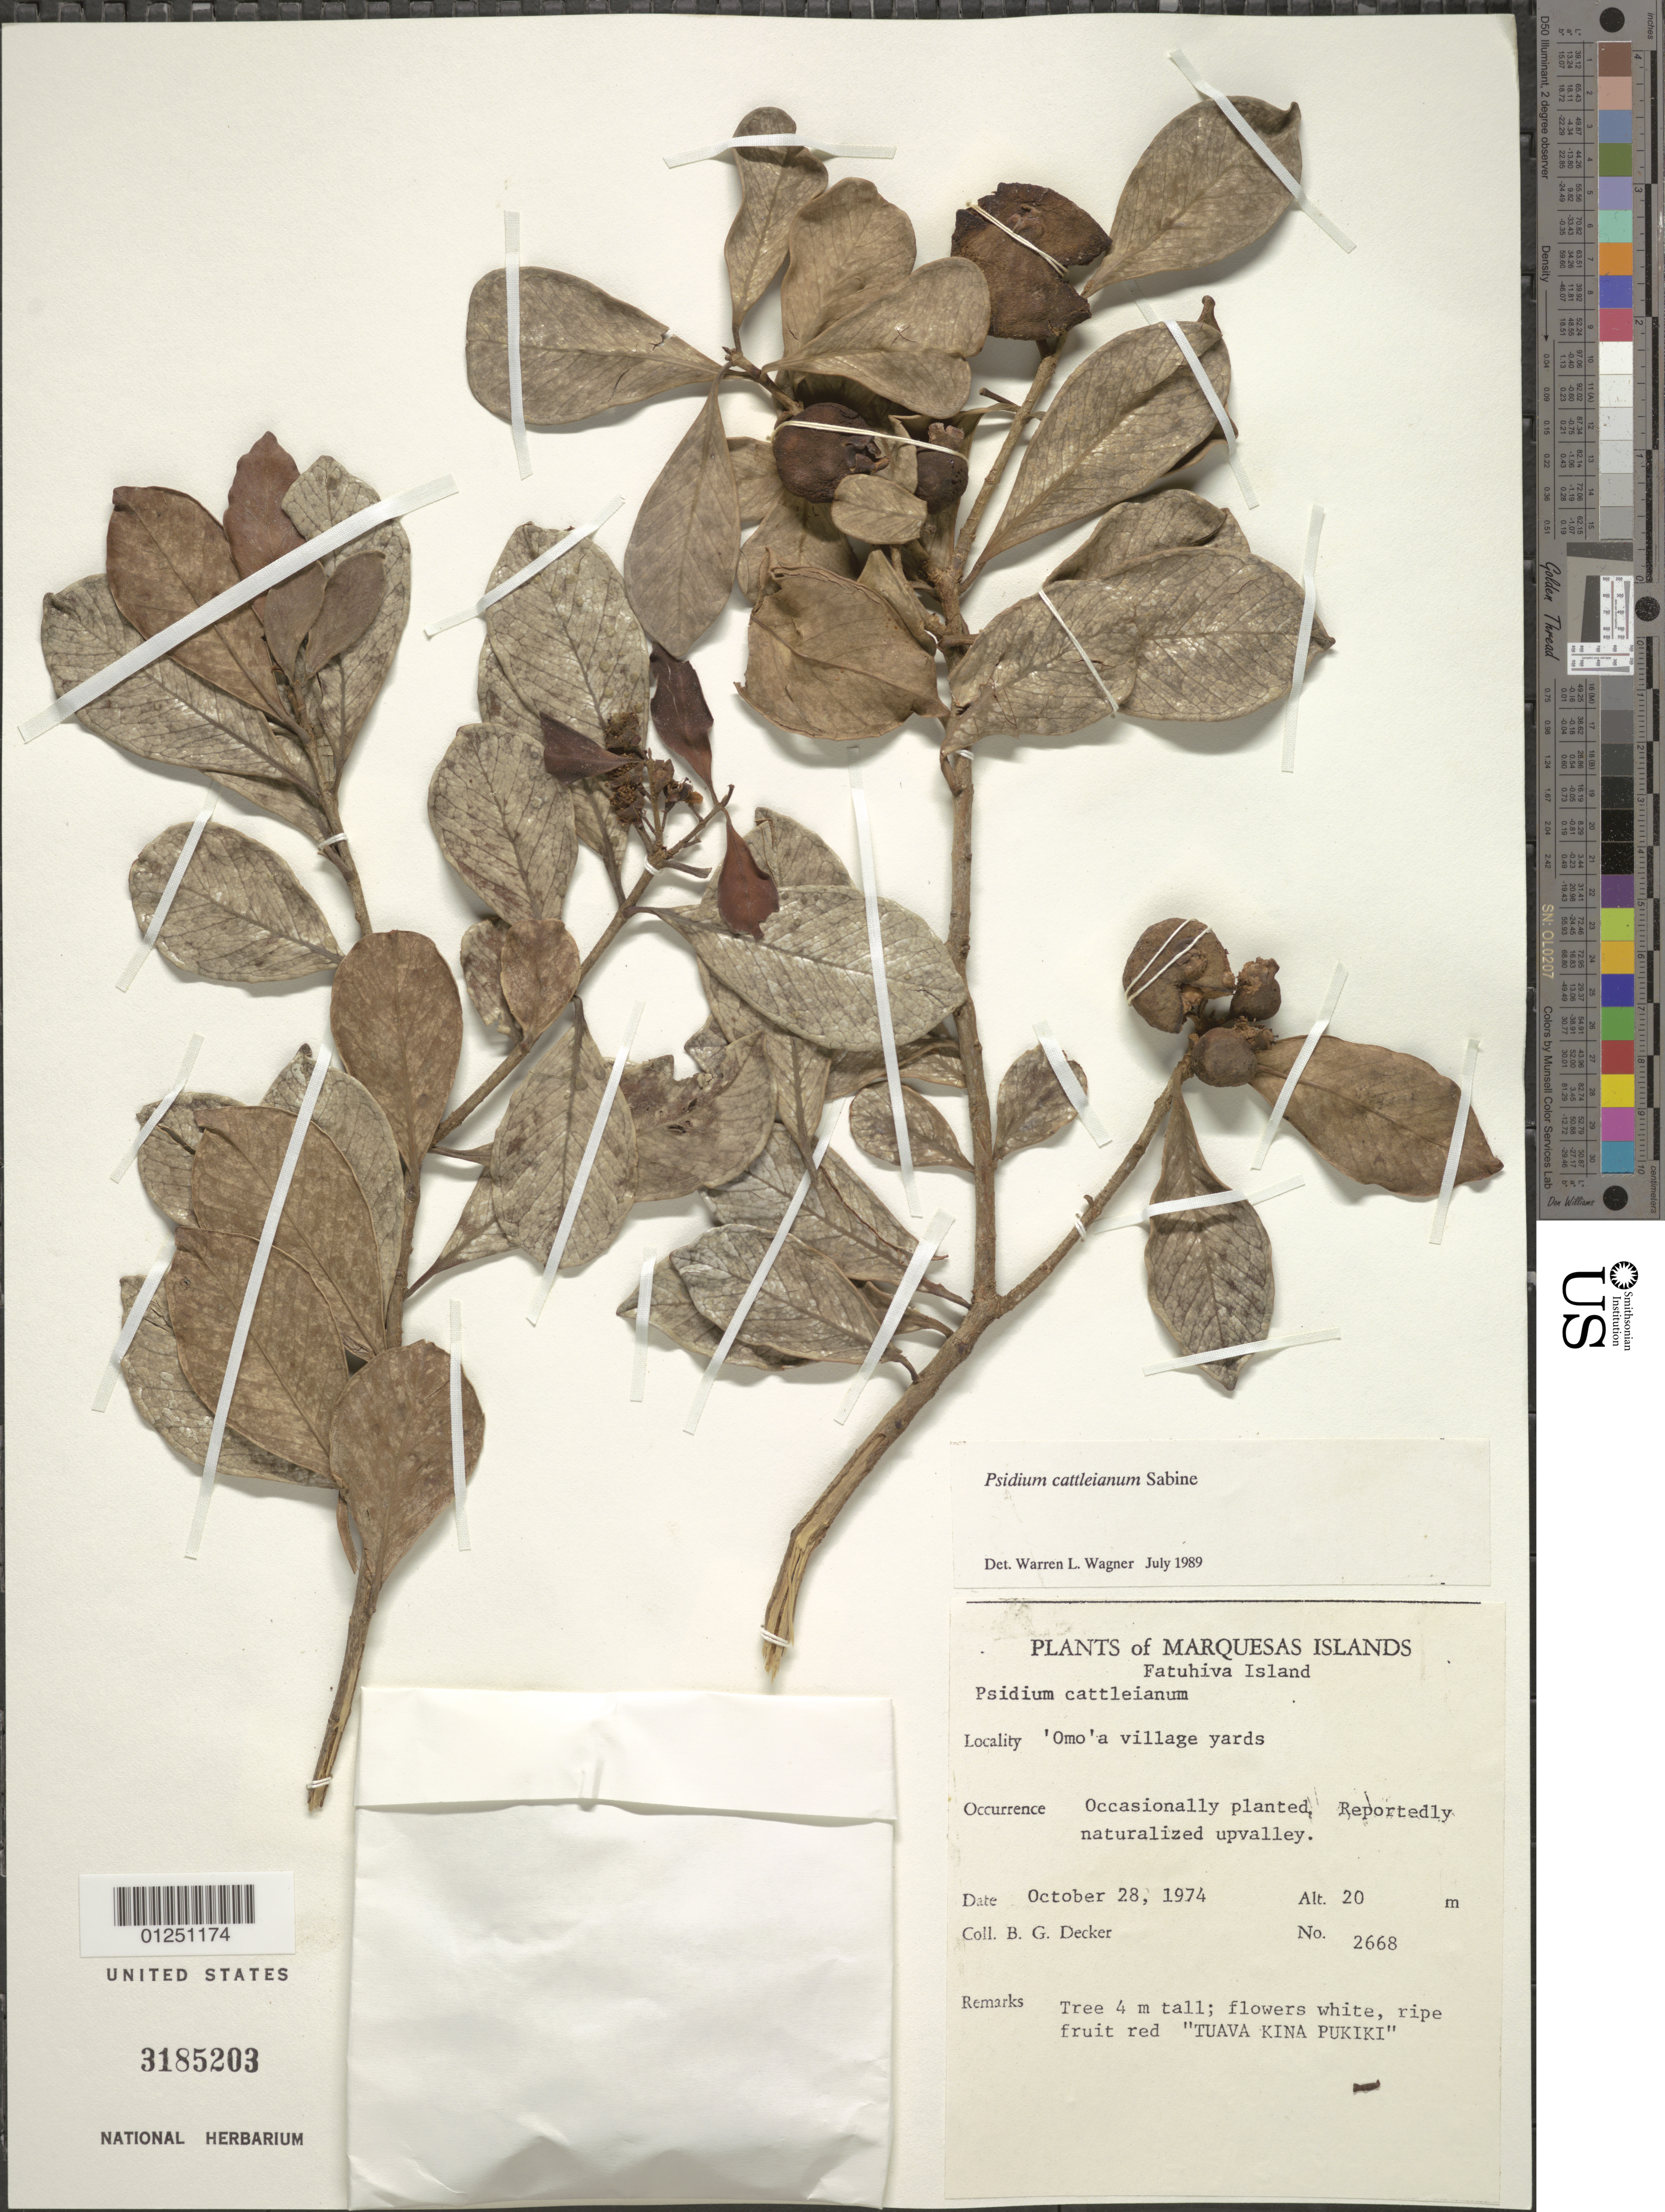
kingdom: Plantae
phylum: Tracheophyta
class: Magnoliopsida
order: Myrtales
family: Myrtaceae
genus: Psidium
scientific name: Psidium cattleyanum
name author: Sabine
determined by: Wagner, W. L., (BOT), Smithsonian Institution - National Museum of Natural History (UNITED STATES)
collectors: B. G. Decker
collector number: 2668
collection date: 1974-10-28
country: French Polynesia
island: Fatu Hiva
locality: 'Omo'a village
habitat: Planted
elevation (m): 20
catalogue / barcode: US 3185203